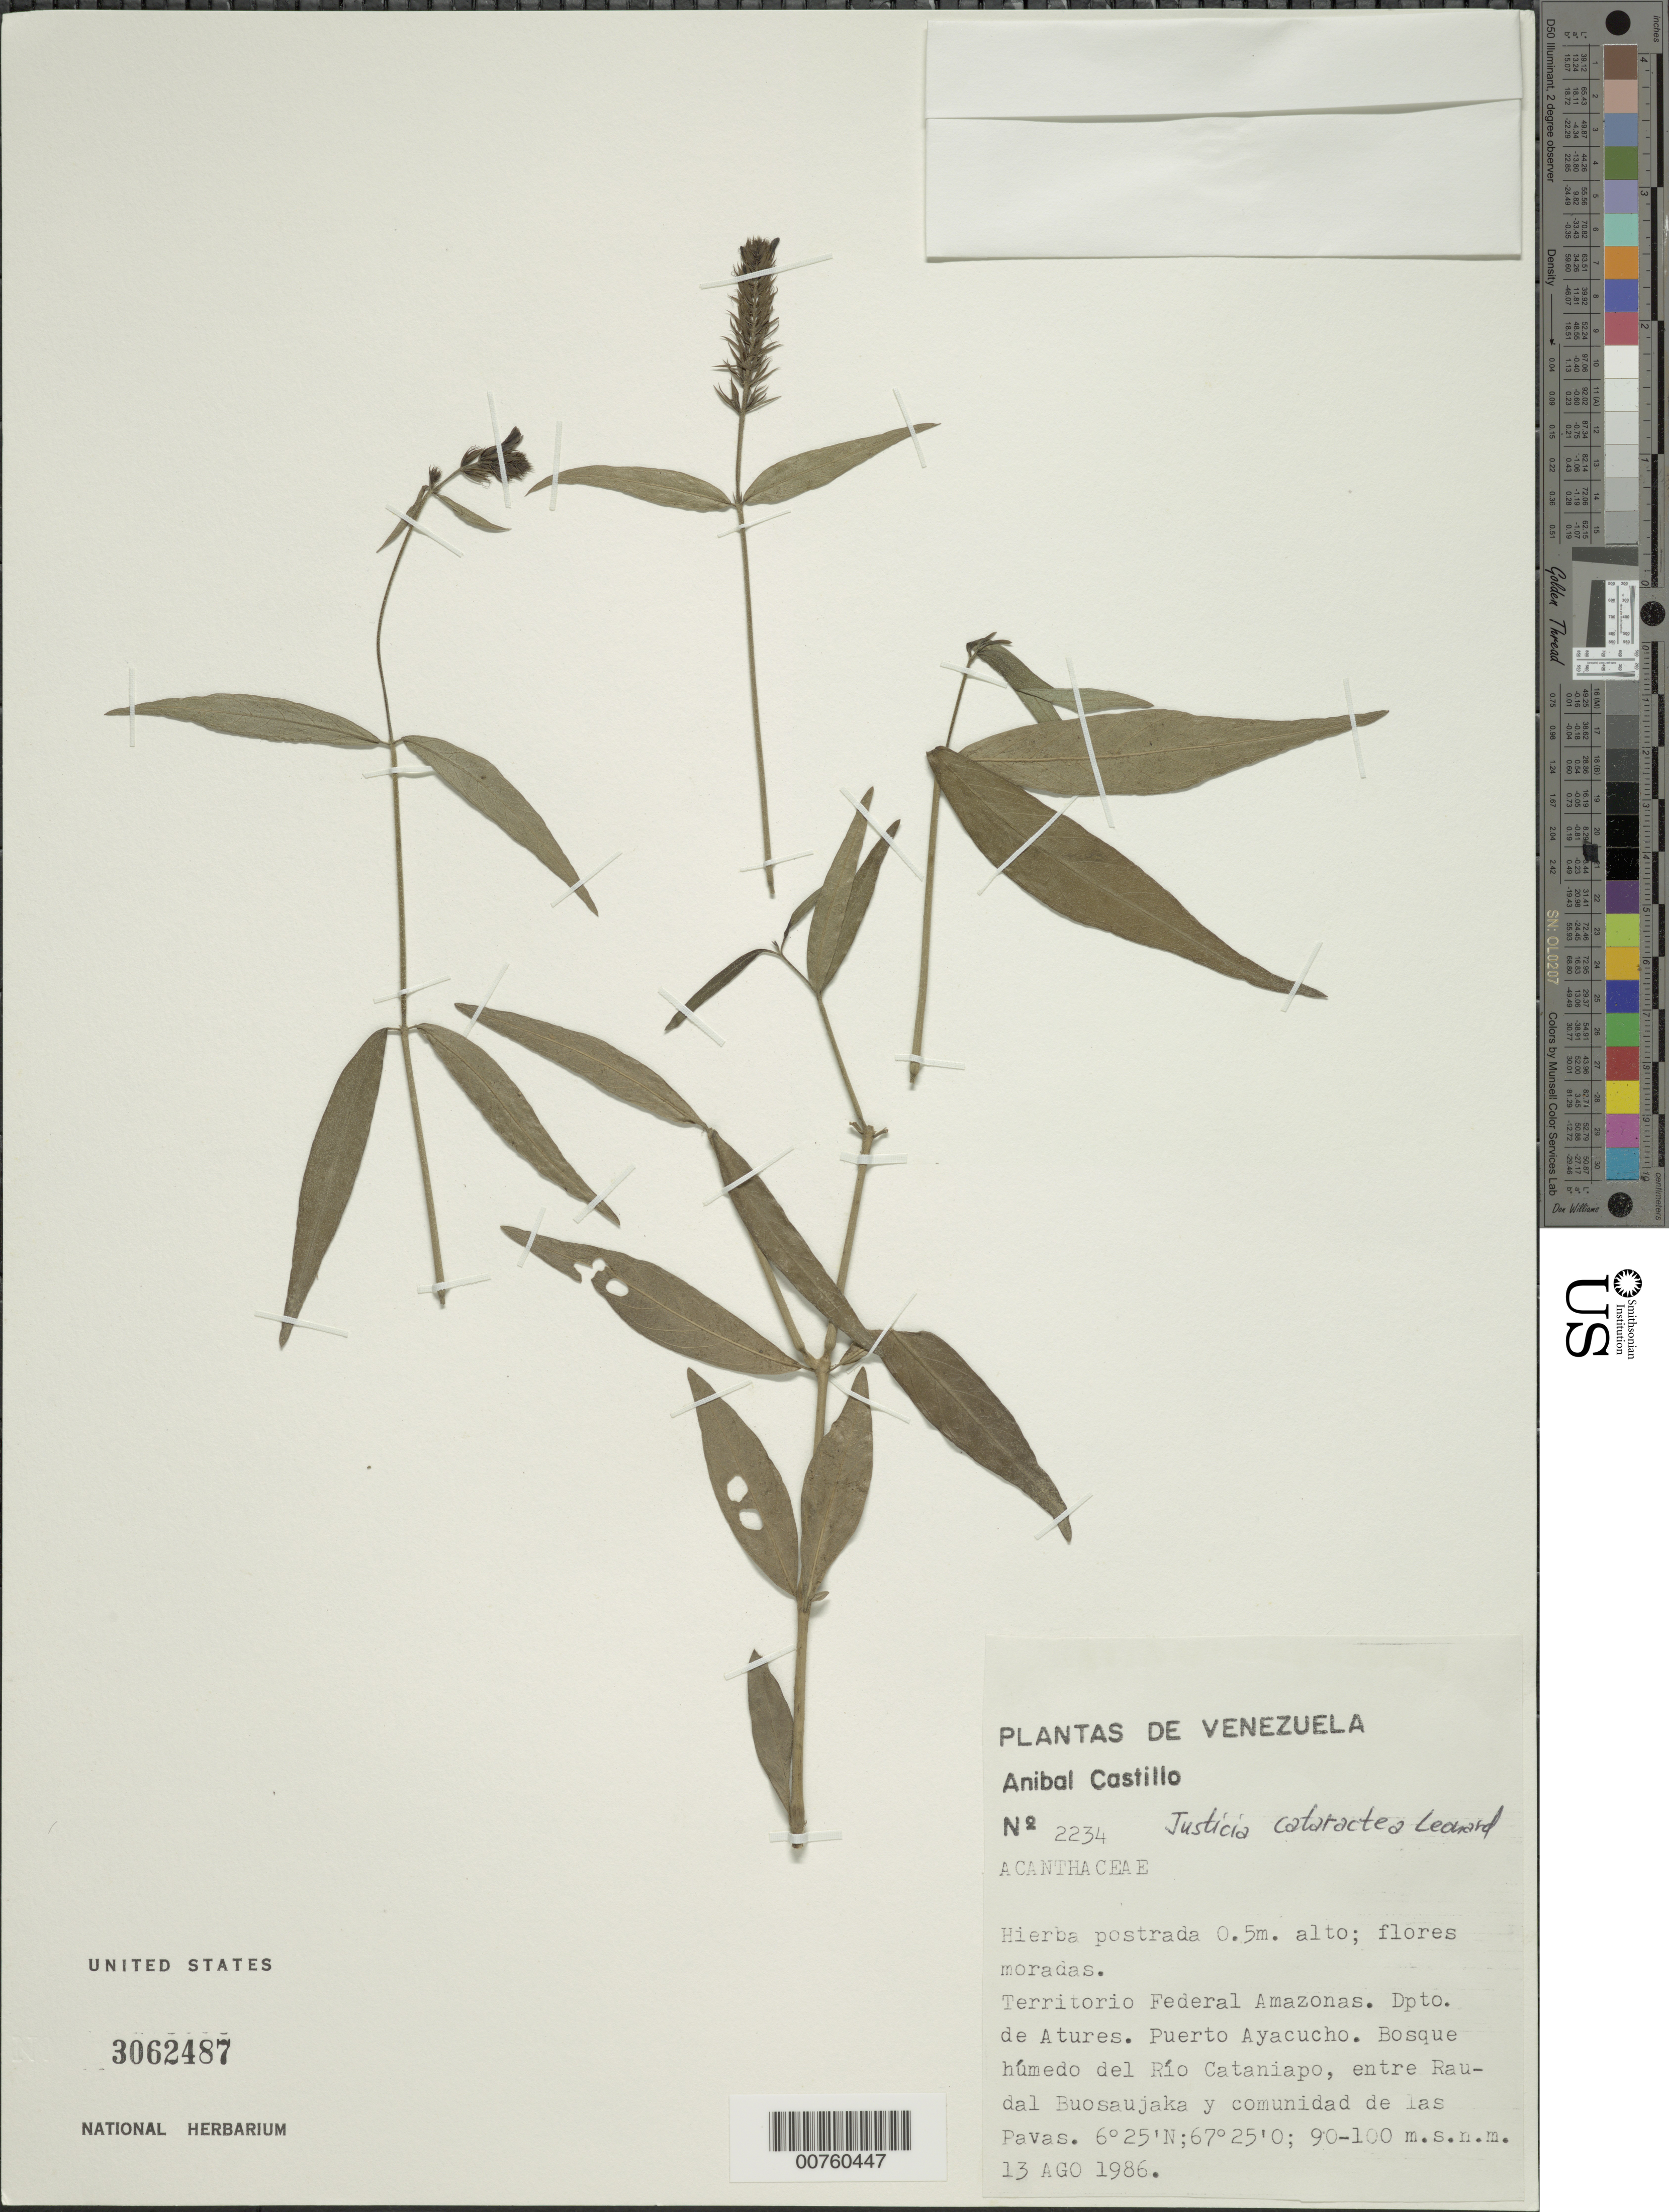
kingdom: Plantae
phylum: Tracheophyta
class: Magnoliopsida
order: Lamiales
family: Acanthaceae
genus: Justicia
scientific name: Justicia cataractae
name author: Leonard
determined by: Wasshausen, Dieter C., (BOT), Smithsonian Institution - National Museum of Natural History (UNITED STATES)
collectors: A. Castillo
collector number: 2234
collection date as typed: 13-Aug-86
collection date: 1986-08-13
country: Venezuela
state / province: Amazonas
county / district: Atures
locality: Puerto Ayacucho, Río Cataniapo, entre Raudal Buosaujaka y comunidad Las Pavas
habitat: Bosque húmedo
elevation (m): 90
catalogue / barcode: US 3062487